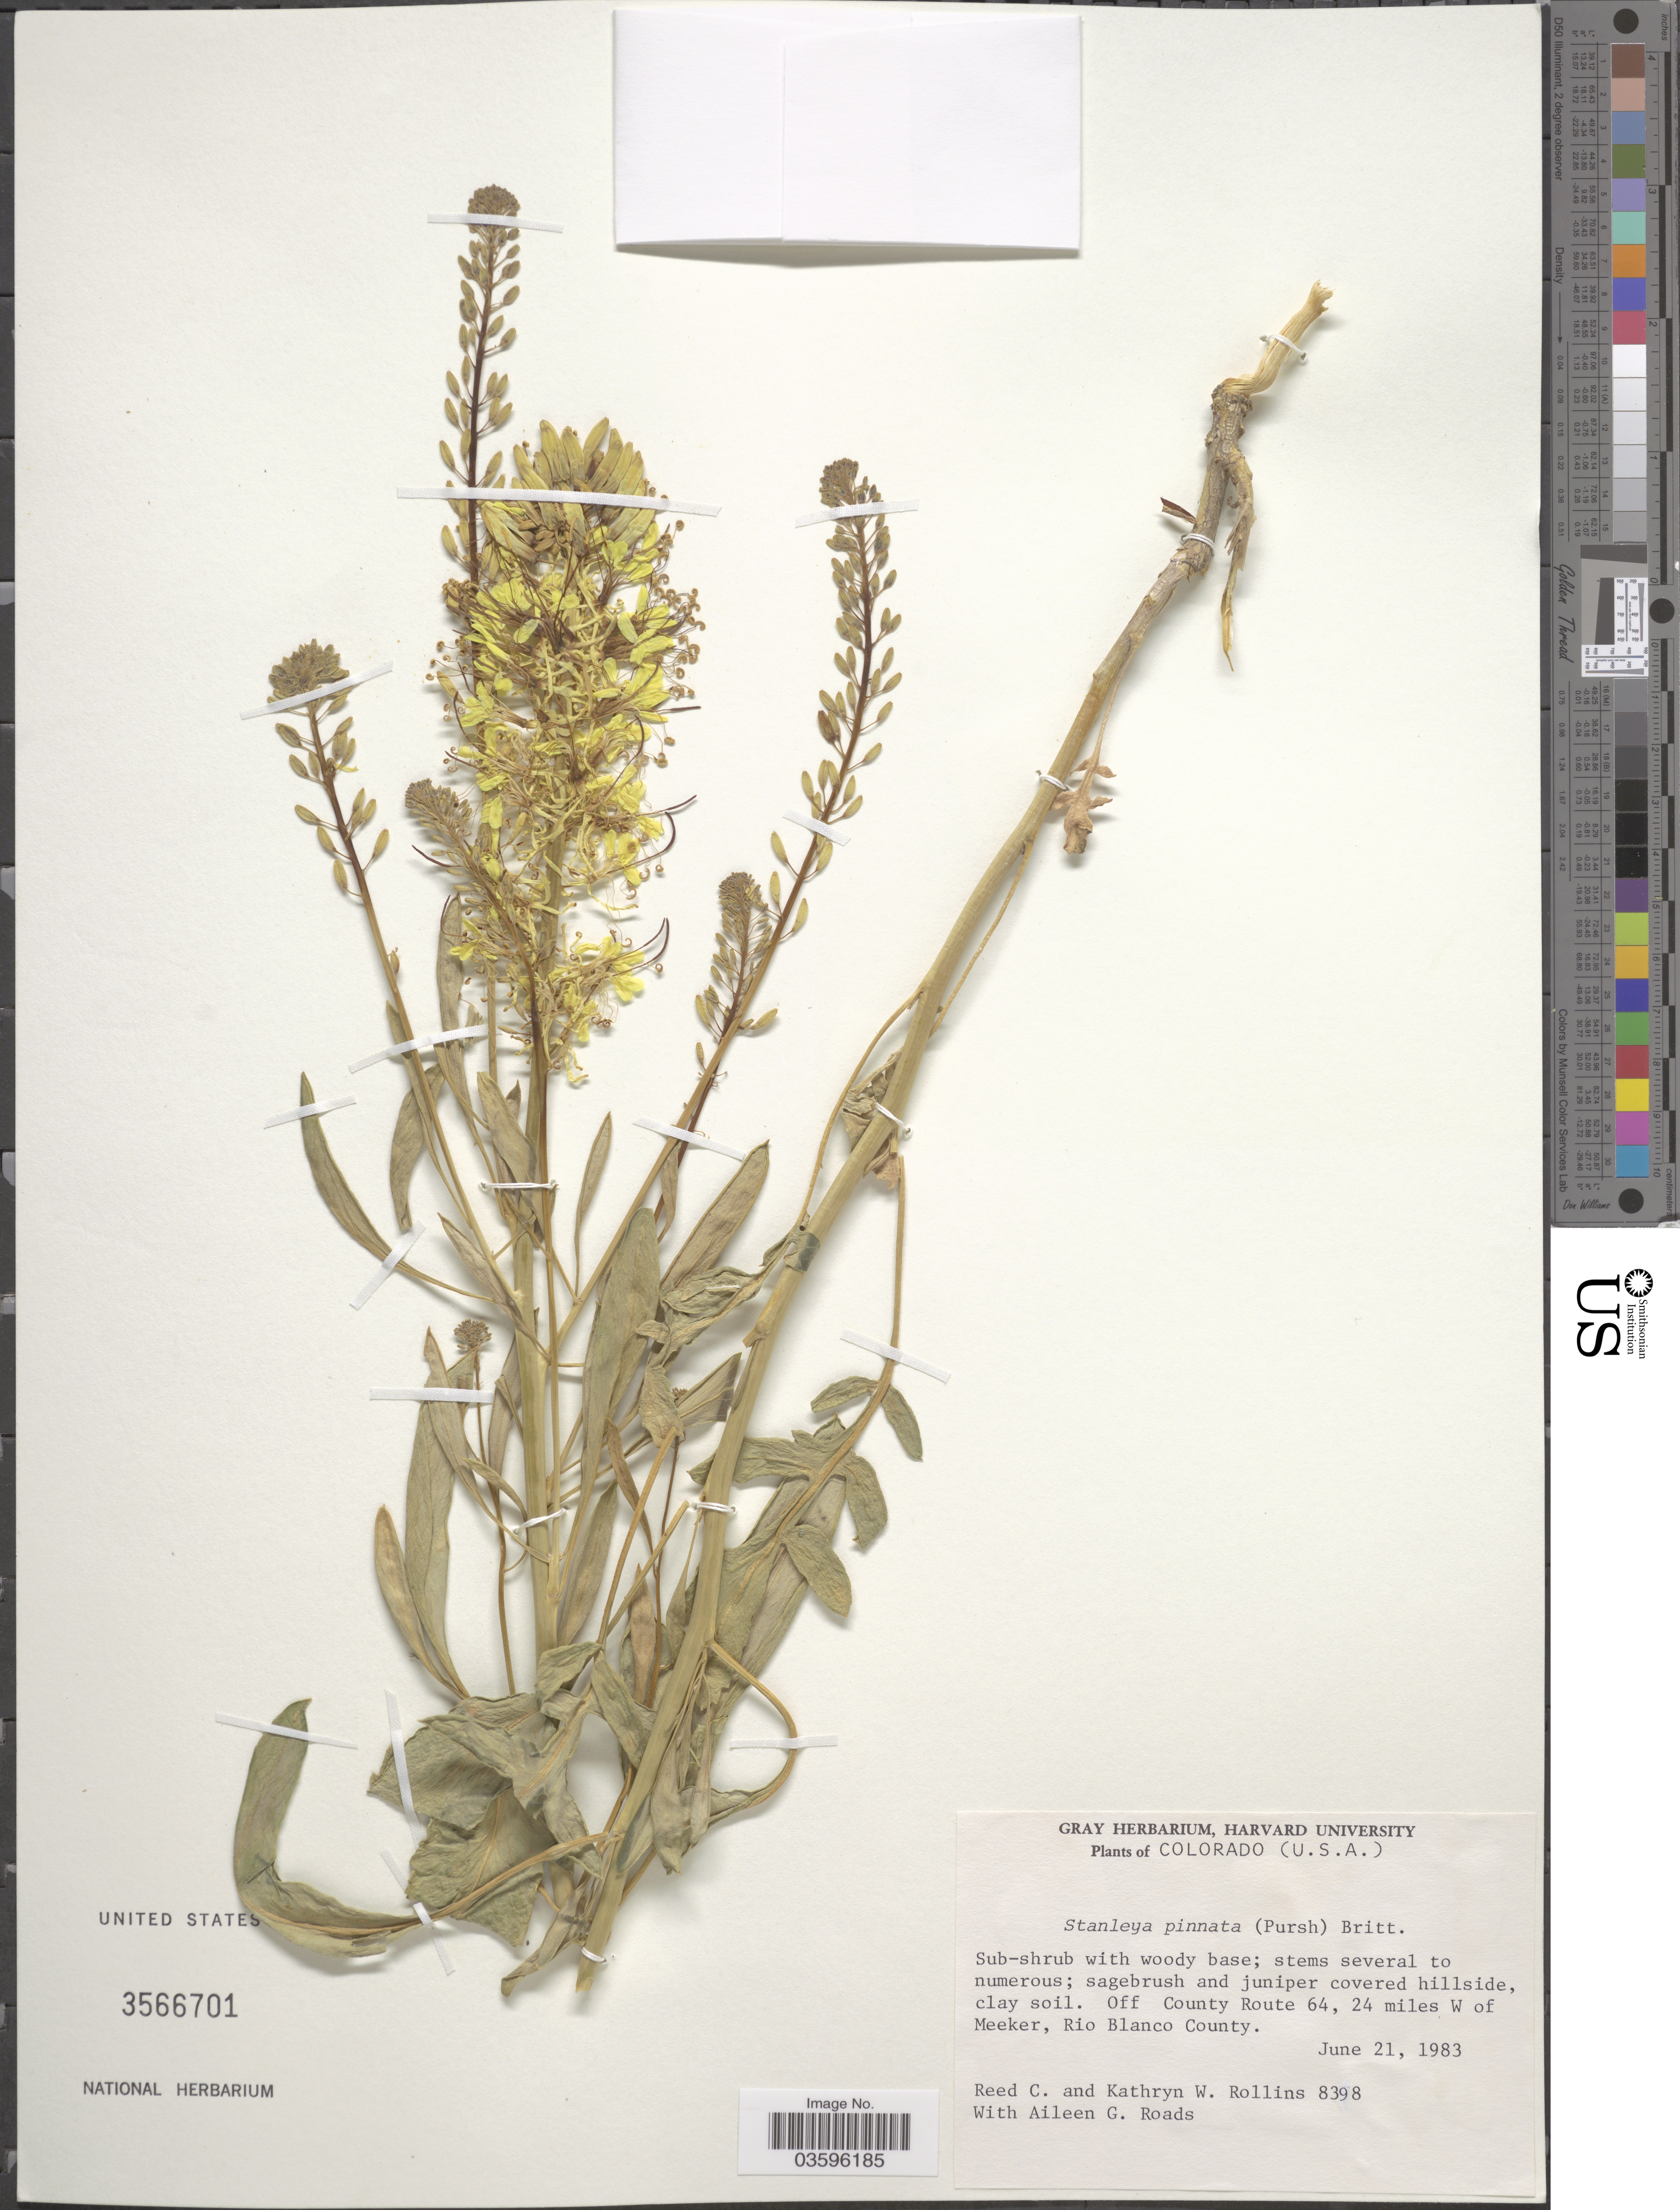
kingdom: Plantae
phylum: Tracheophyta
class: Magnoliopsida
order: Brassicales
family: Brassicaceae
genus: Stanleya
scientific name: Stanleya pinnata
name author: (Pursh) Britton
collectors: R. C. Rollins, K. W. Rollins & A. Roads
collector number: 8398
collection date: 1983-06-21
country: United States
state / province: Colorado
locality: Off County Route 64, 24 miles W of Meeker, Rio Blanco County.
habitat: sagebrush and juniper covered hillside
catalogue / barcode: US 3566701